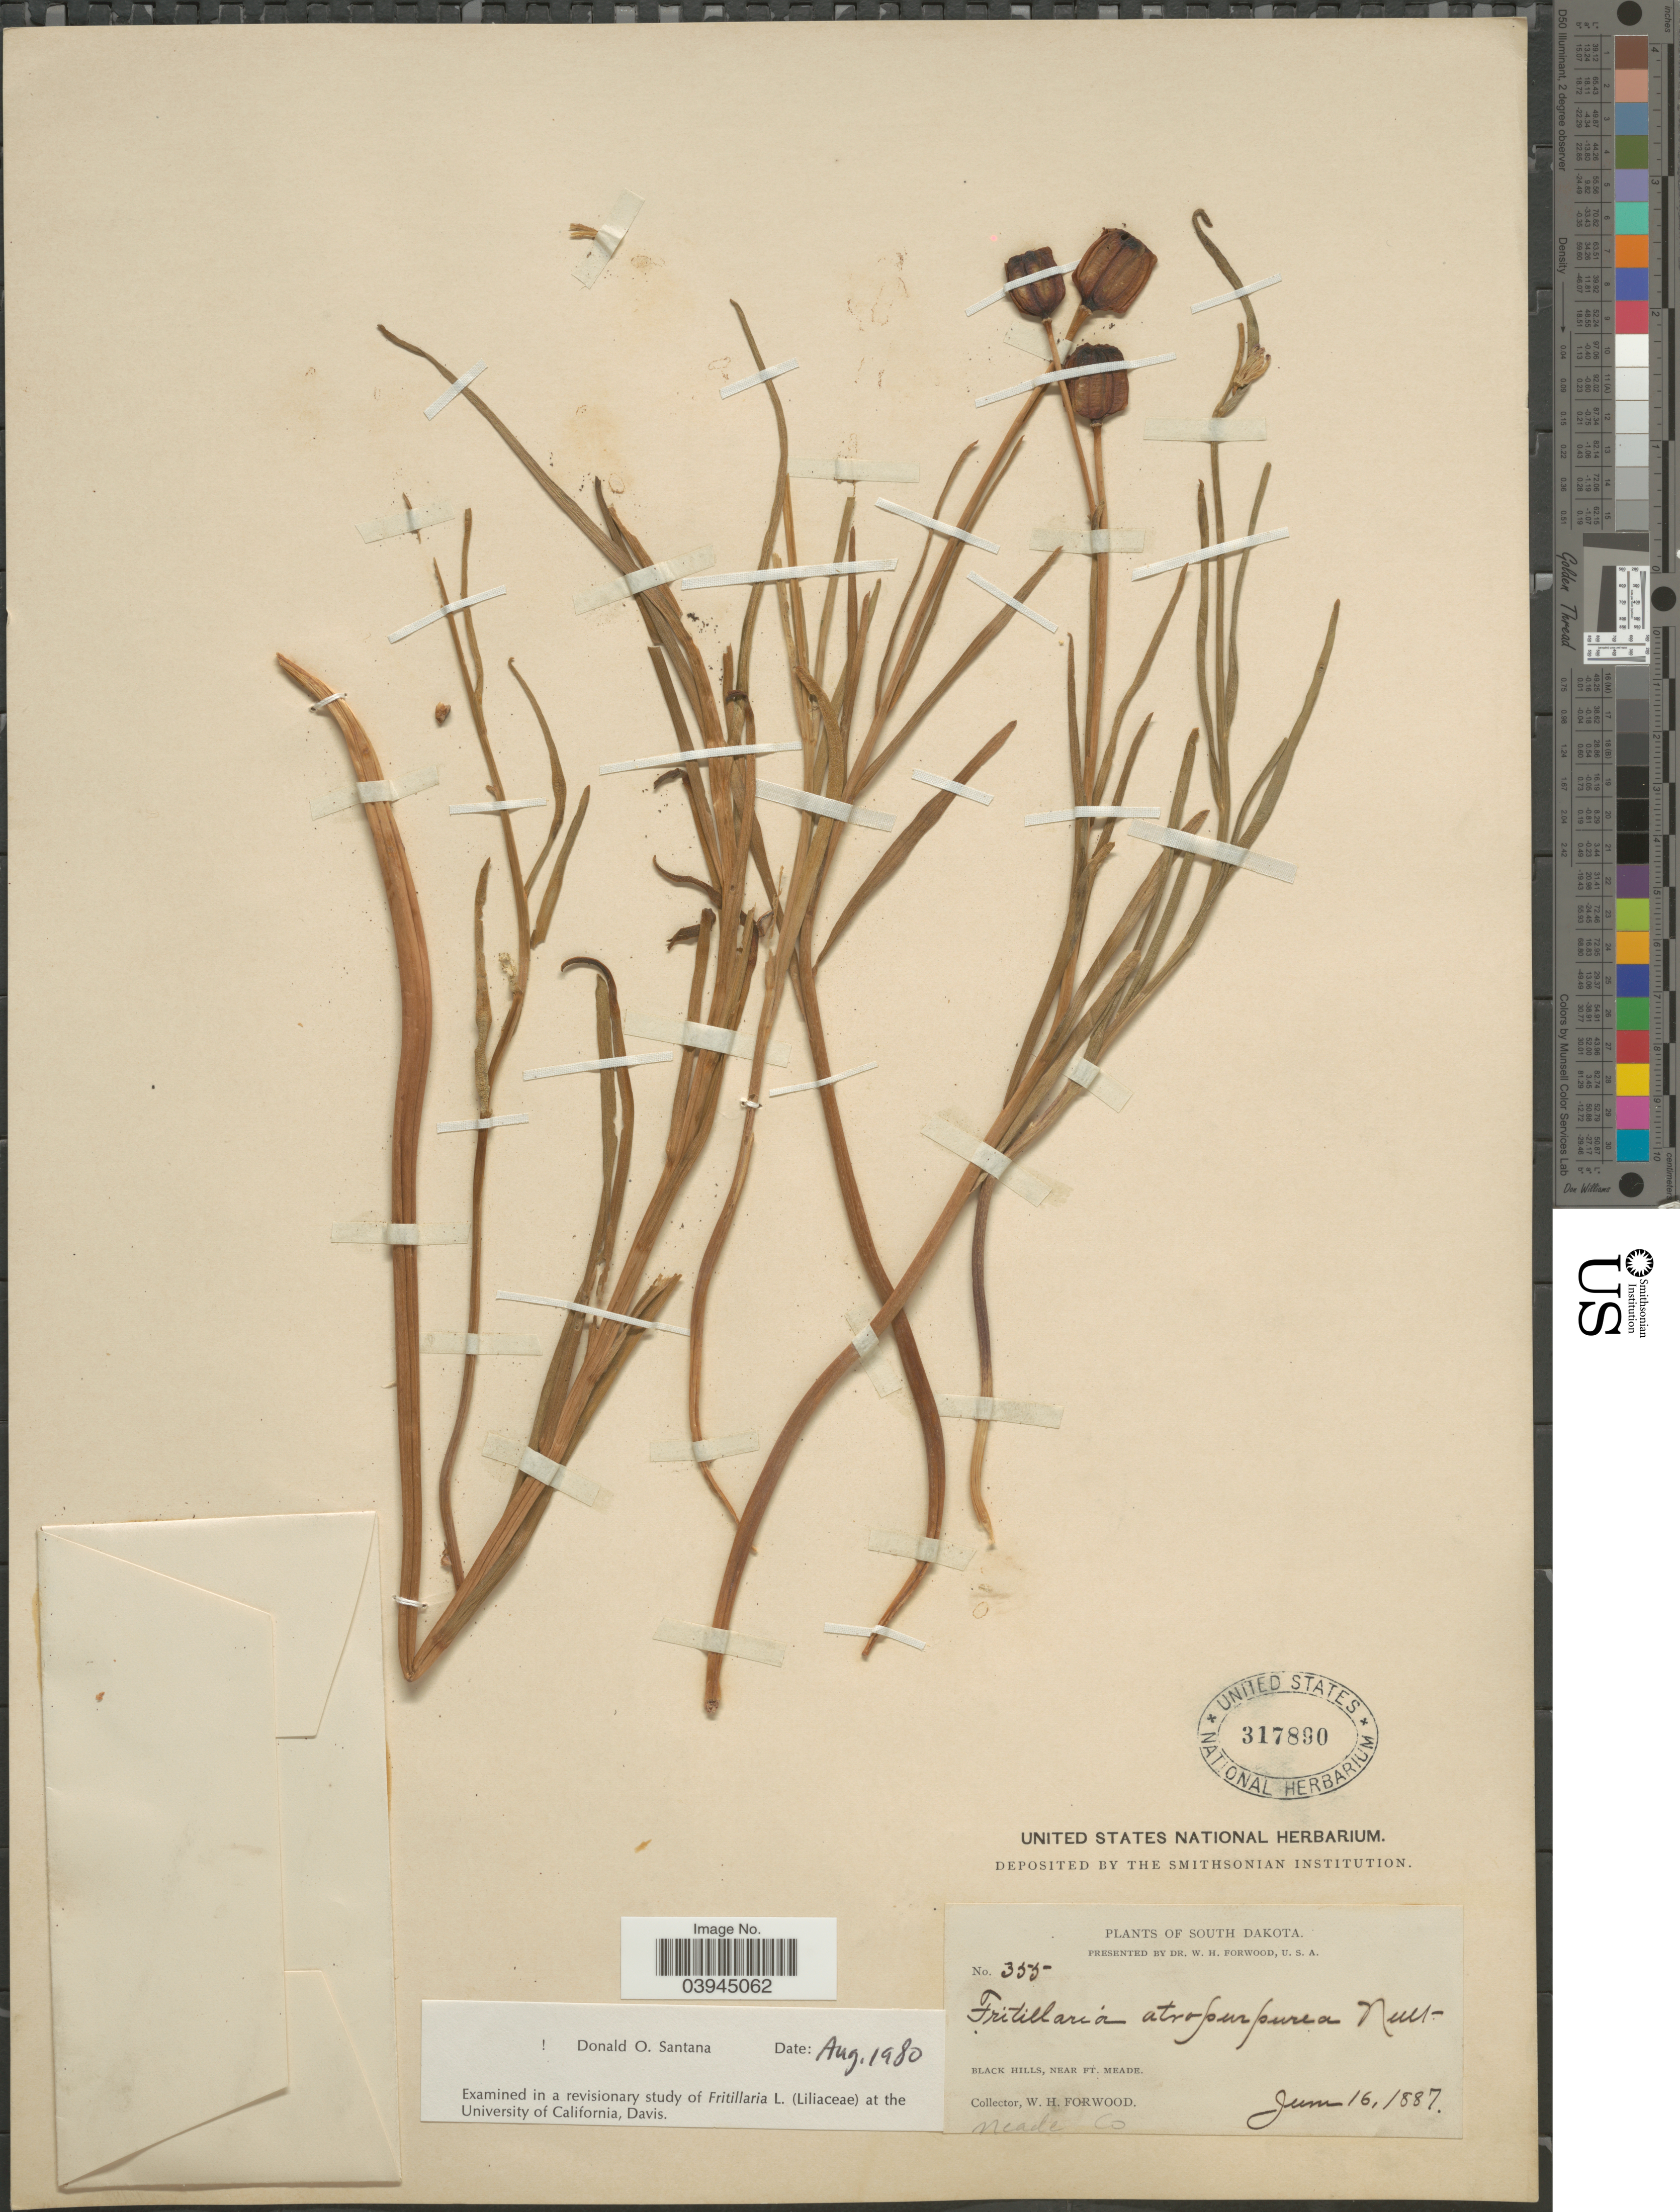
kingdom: Plantae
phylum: Tracheophyta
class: Liliopsida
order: Liliales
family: Liliaceae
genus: Fritillaria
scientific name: Fritillaria atropurpurea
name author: Nutt.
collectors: W. Forwood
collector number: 355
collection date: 1887-06-16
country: United States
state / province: South Dakota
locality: Black Hills, near Ft. Meade. Meade Co.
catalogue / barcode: US 317890